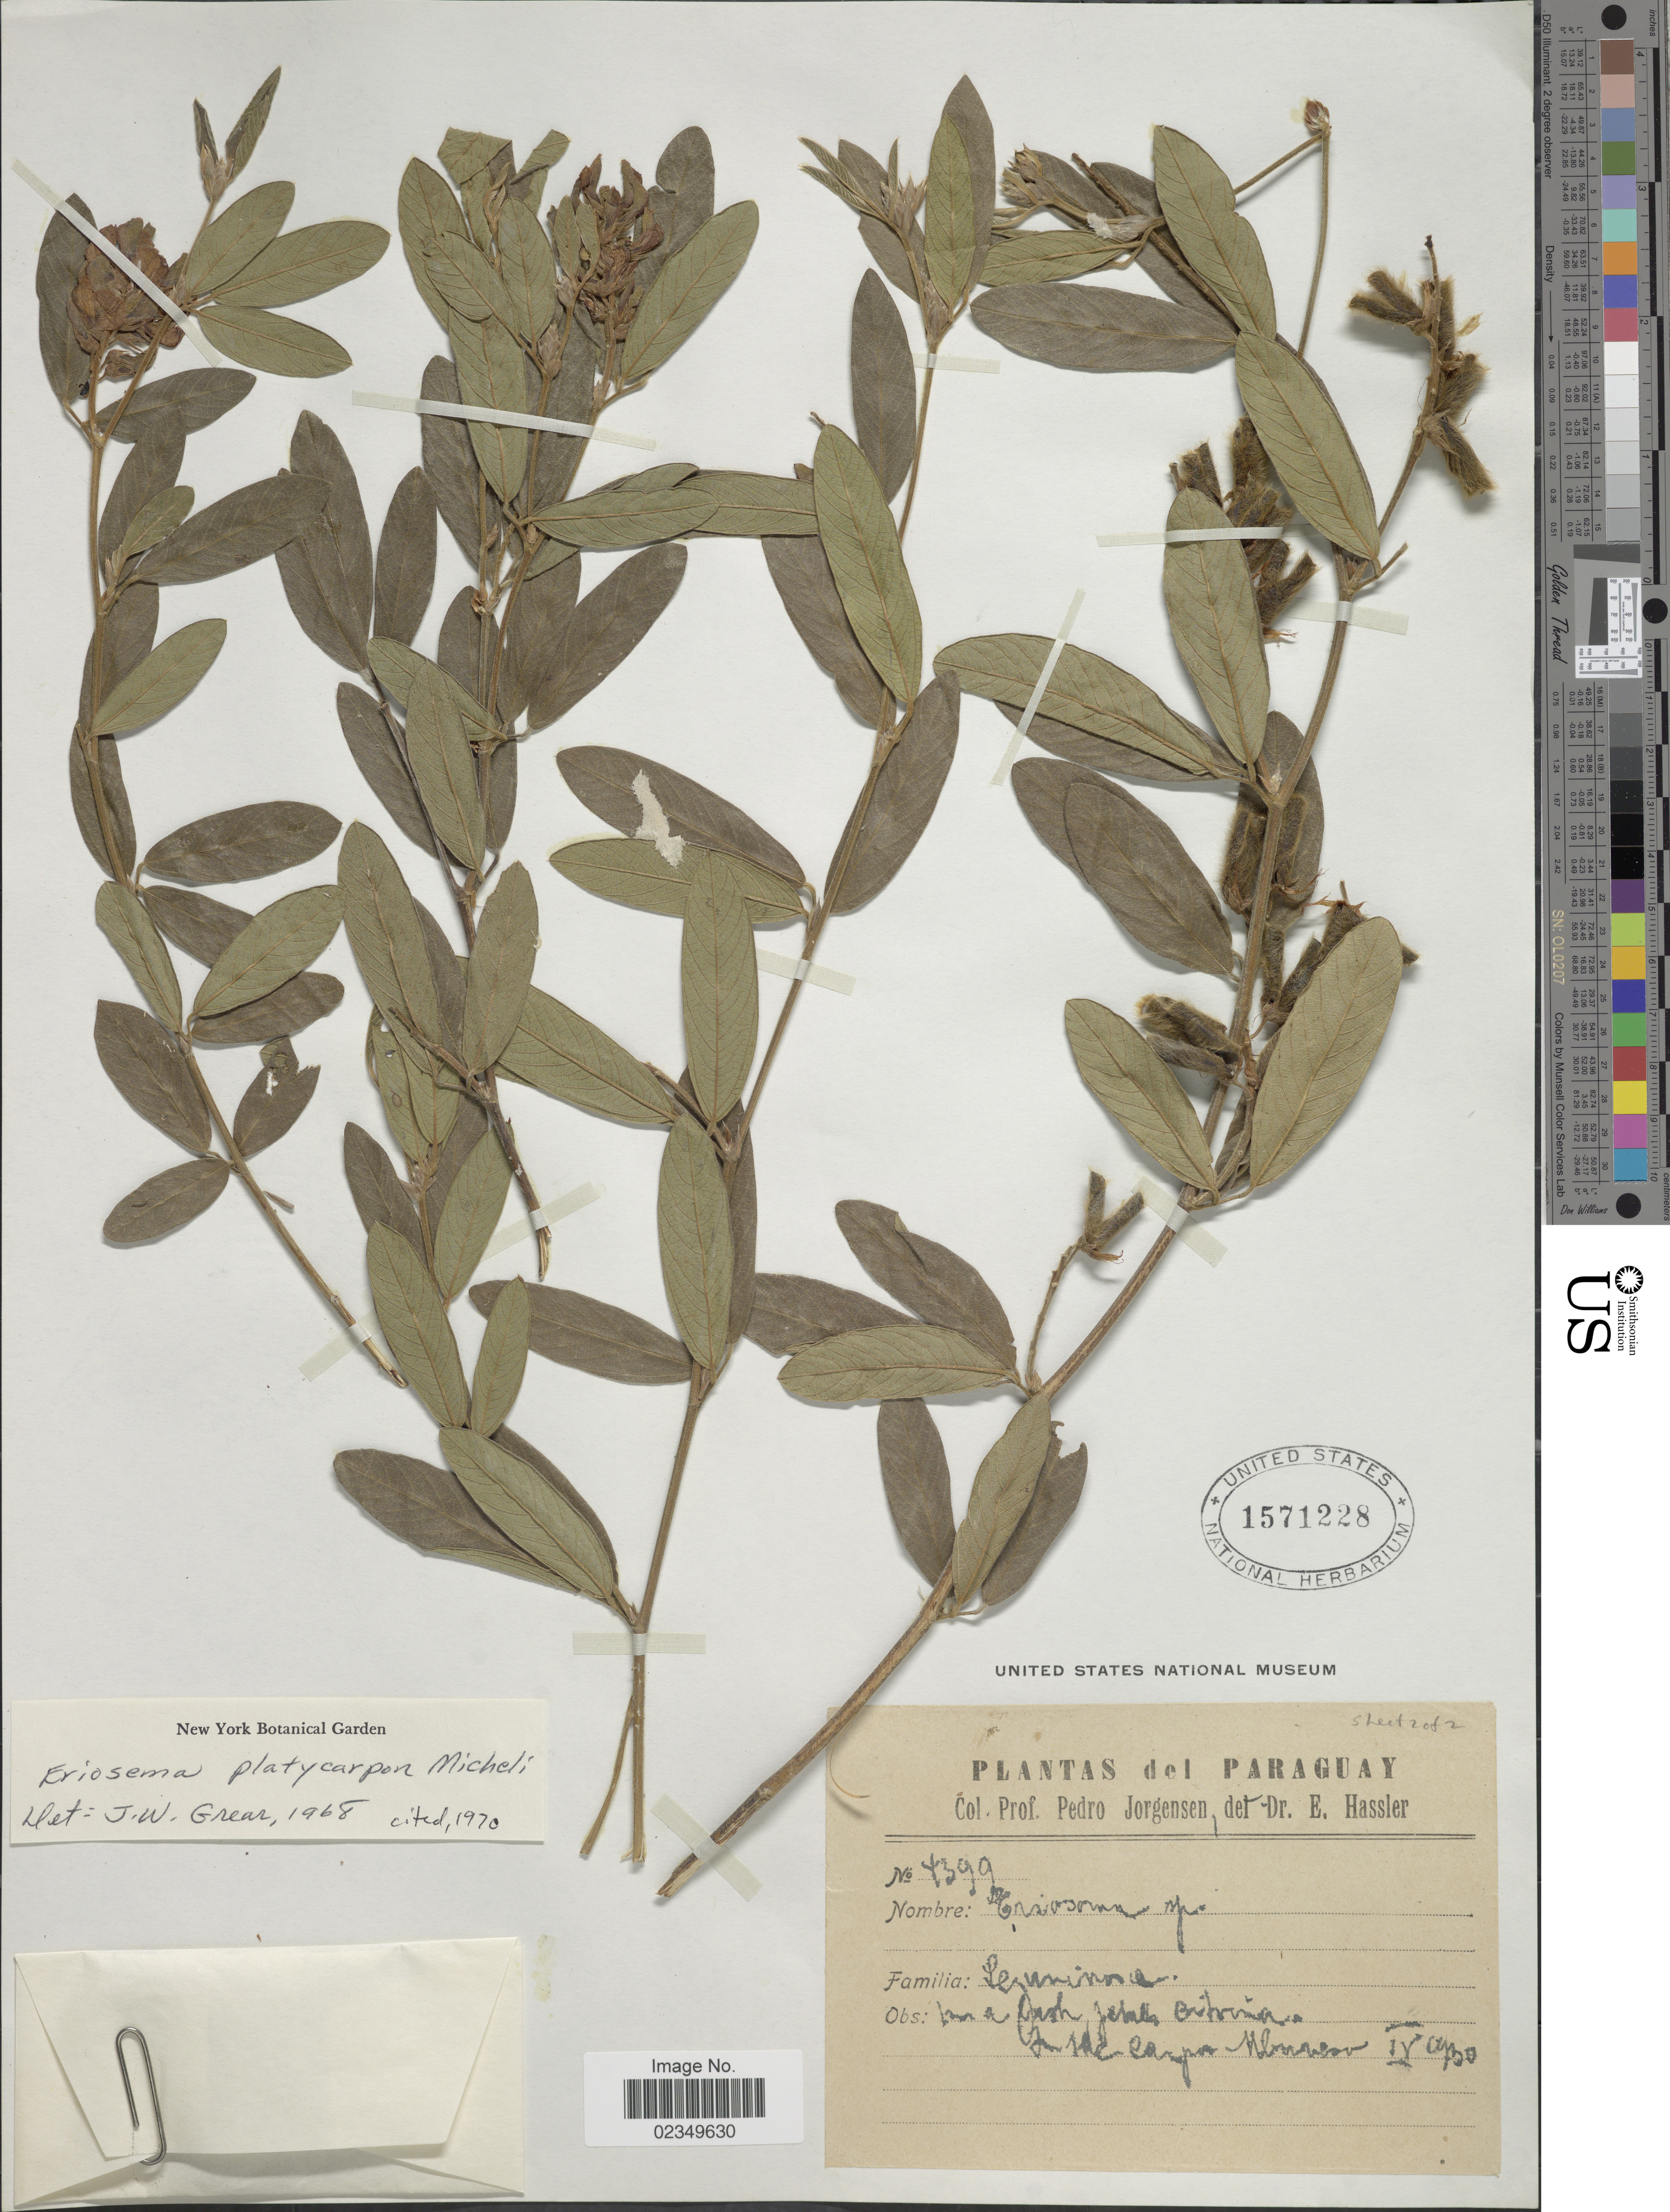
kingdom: Plantae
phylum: Tracheophyta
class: Magnoliopsida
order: Fabales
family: Fabaceae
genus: Eriosema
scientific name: Eriosema platycarpon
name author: Micheli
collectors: P. Jörgensen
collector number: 4399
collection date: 1930-04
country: Paraguay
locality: Mburero.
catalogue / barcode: US 1571228